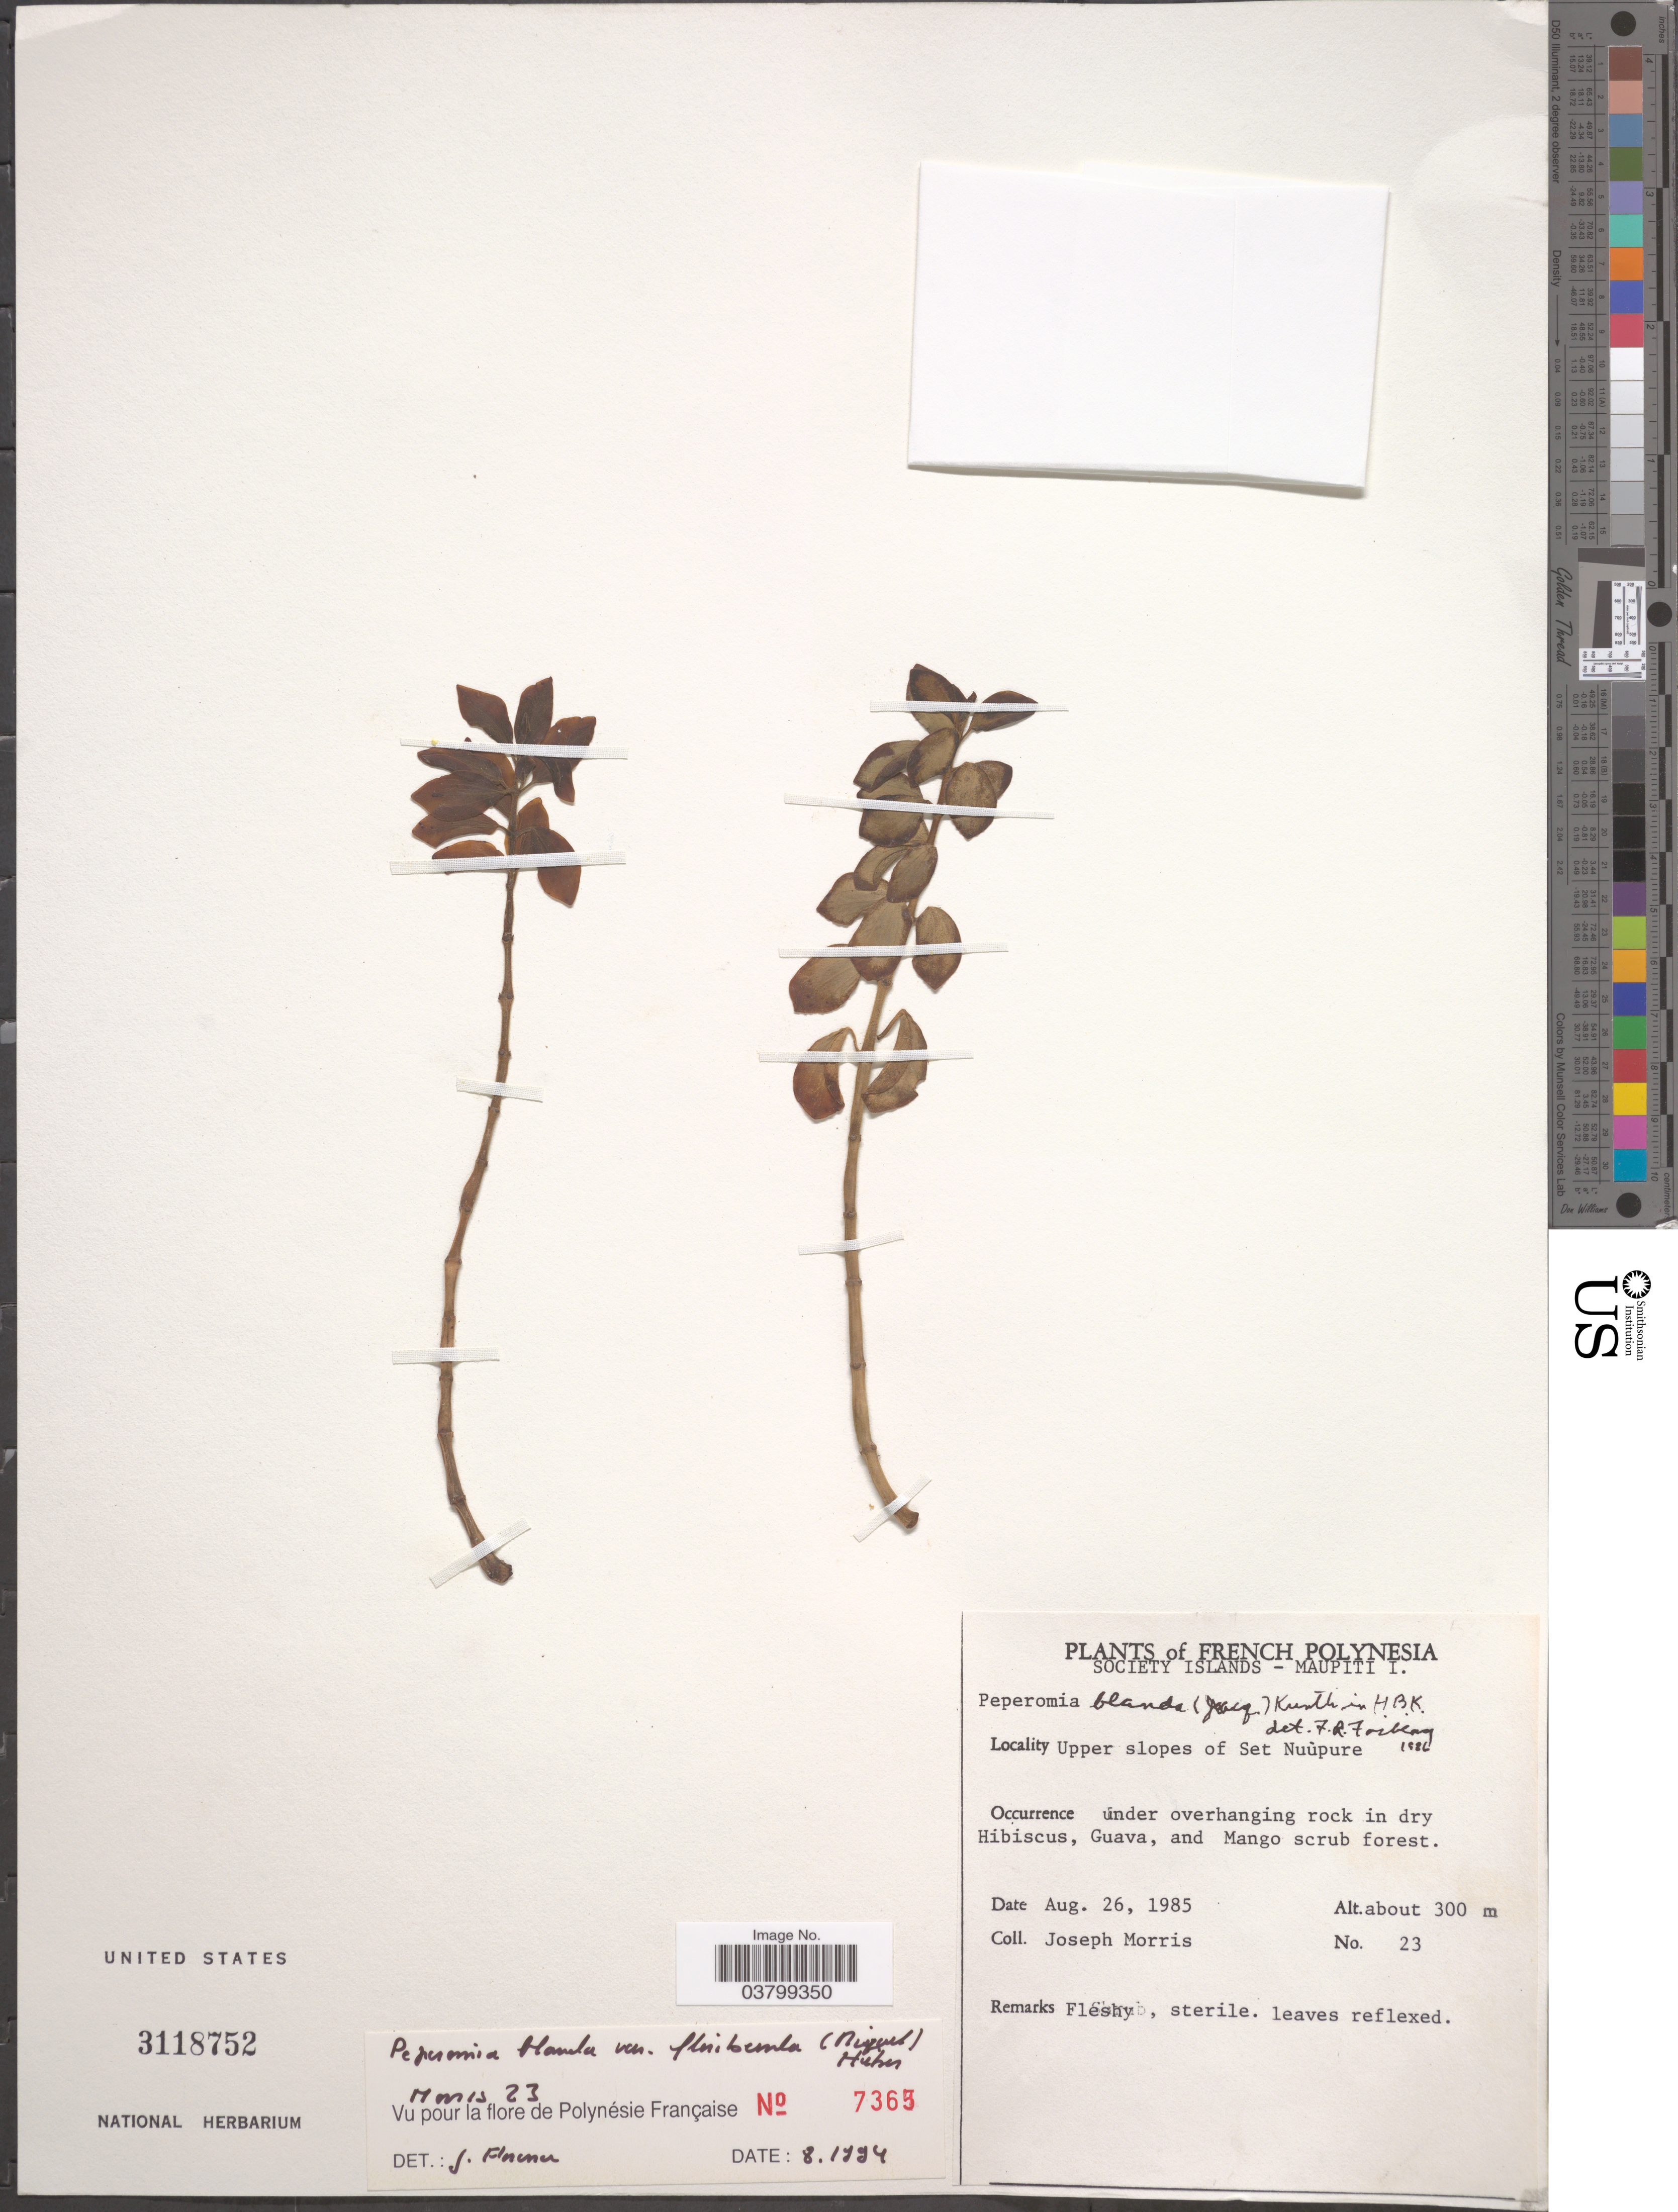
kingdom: Plantae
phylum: Tracheophyta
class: Magnoliopsida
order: Piperales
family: Piperaceae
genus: Peperomia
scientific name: Peperomia leptostachya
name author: Hook. & Arn.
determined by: Wagner, W. L., (BOT), Smithsonian Institution - National Museum of Natural History (UNITED STATES)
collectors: J. Morris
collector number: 23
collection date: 1985-08-26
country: French Polynesia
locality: Society Islands - Maupiti I. Upper slopes of Set Nuúpure.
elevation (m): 300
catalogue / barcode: US 3118752